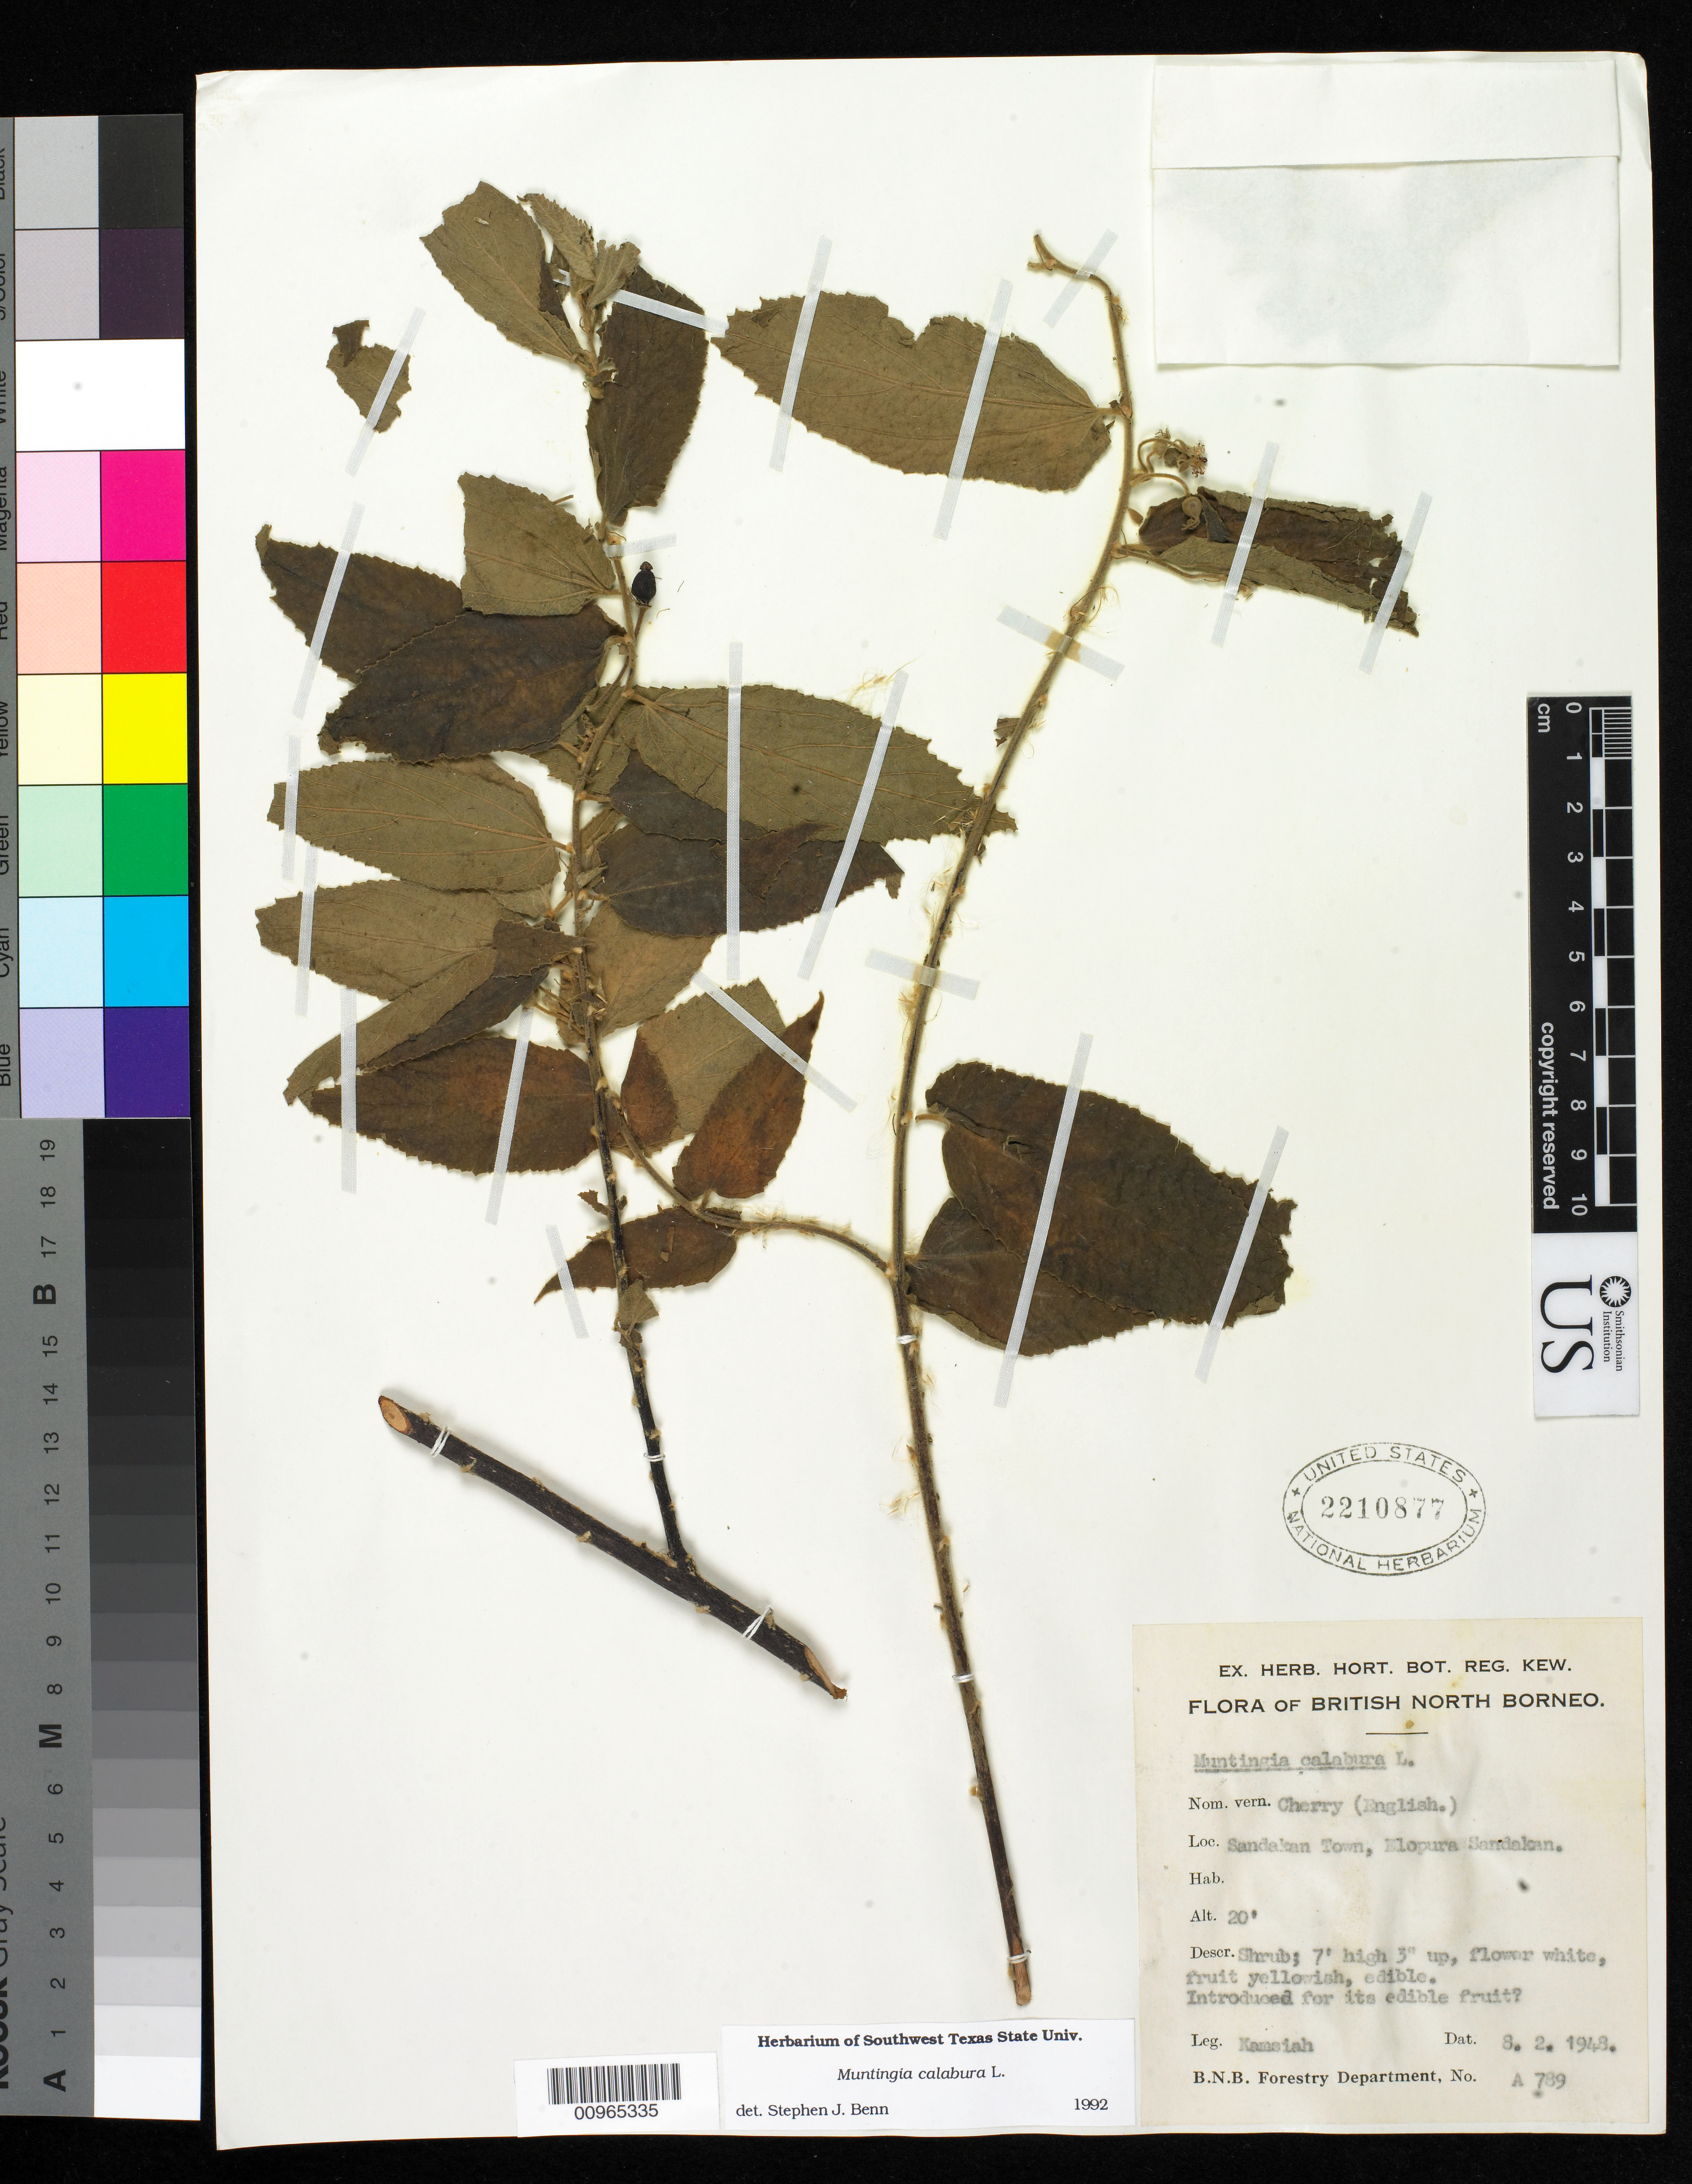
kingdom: Plantae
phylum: Tracheophyta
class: Magnoliopsida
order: Malvales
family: Muntingiaceae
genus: Muntingia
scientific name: Muntingia calabura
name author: L.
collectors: -. Kamsiah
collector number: A789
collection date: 1948-02-08 or 1948-08-02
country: Malaysia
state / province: Sabah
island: Borneo I.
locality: Sandakan Town, Elopura Sandakan, British North Borneo (now the state of Sabah, East Malaysia)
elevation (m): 6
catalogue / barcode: US 2210877